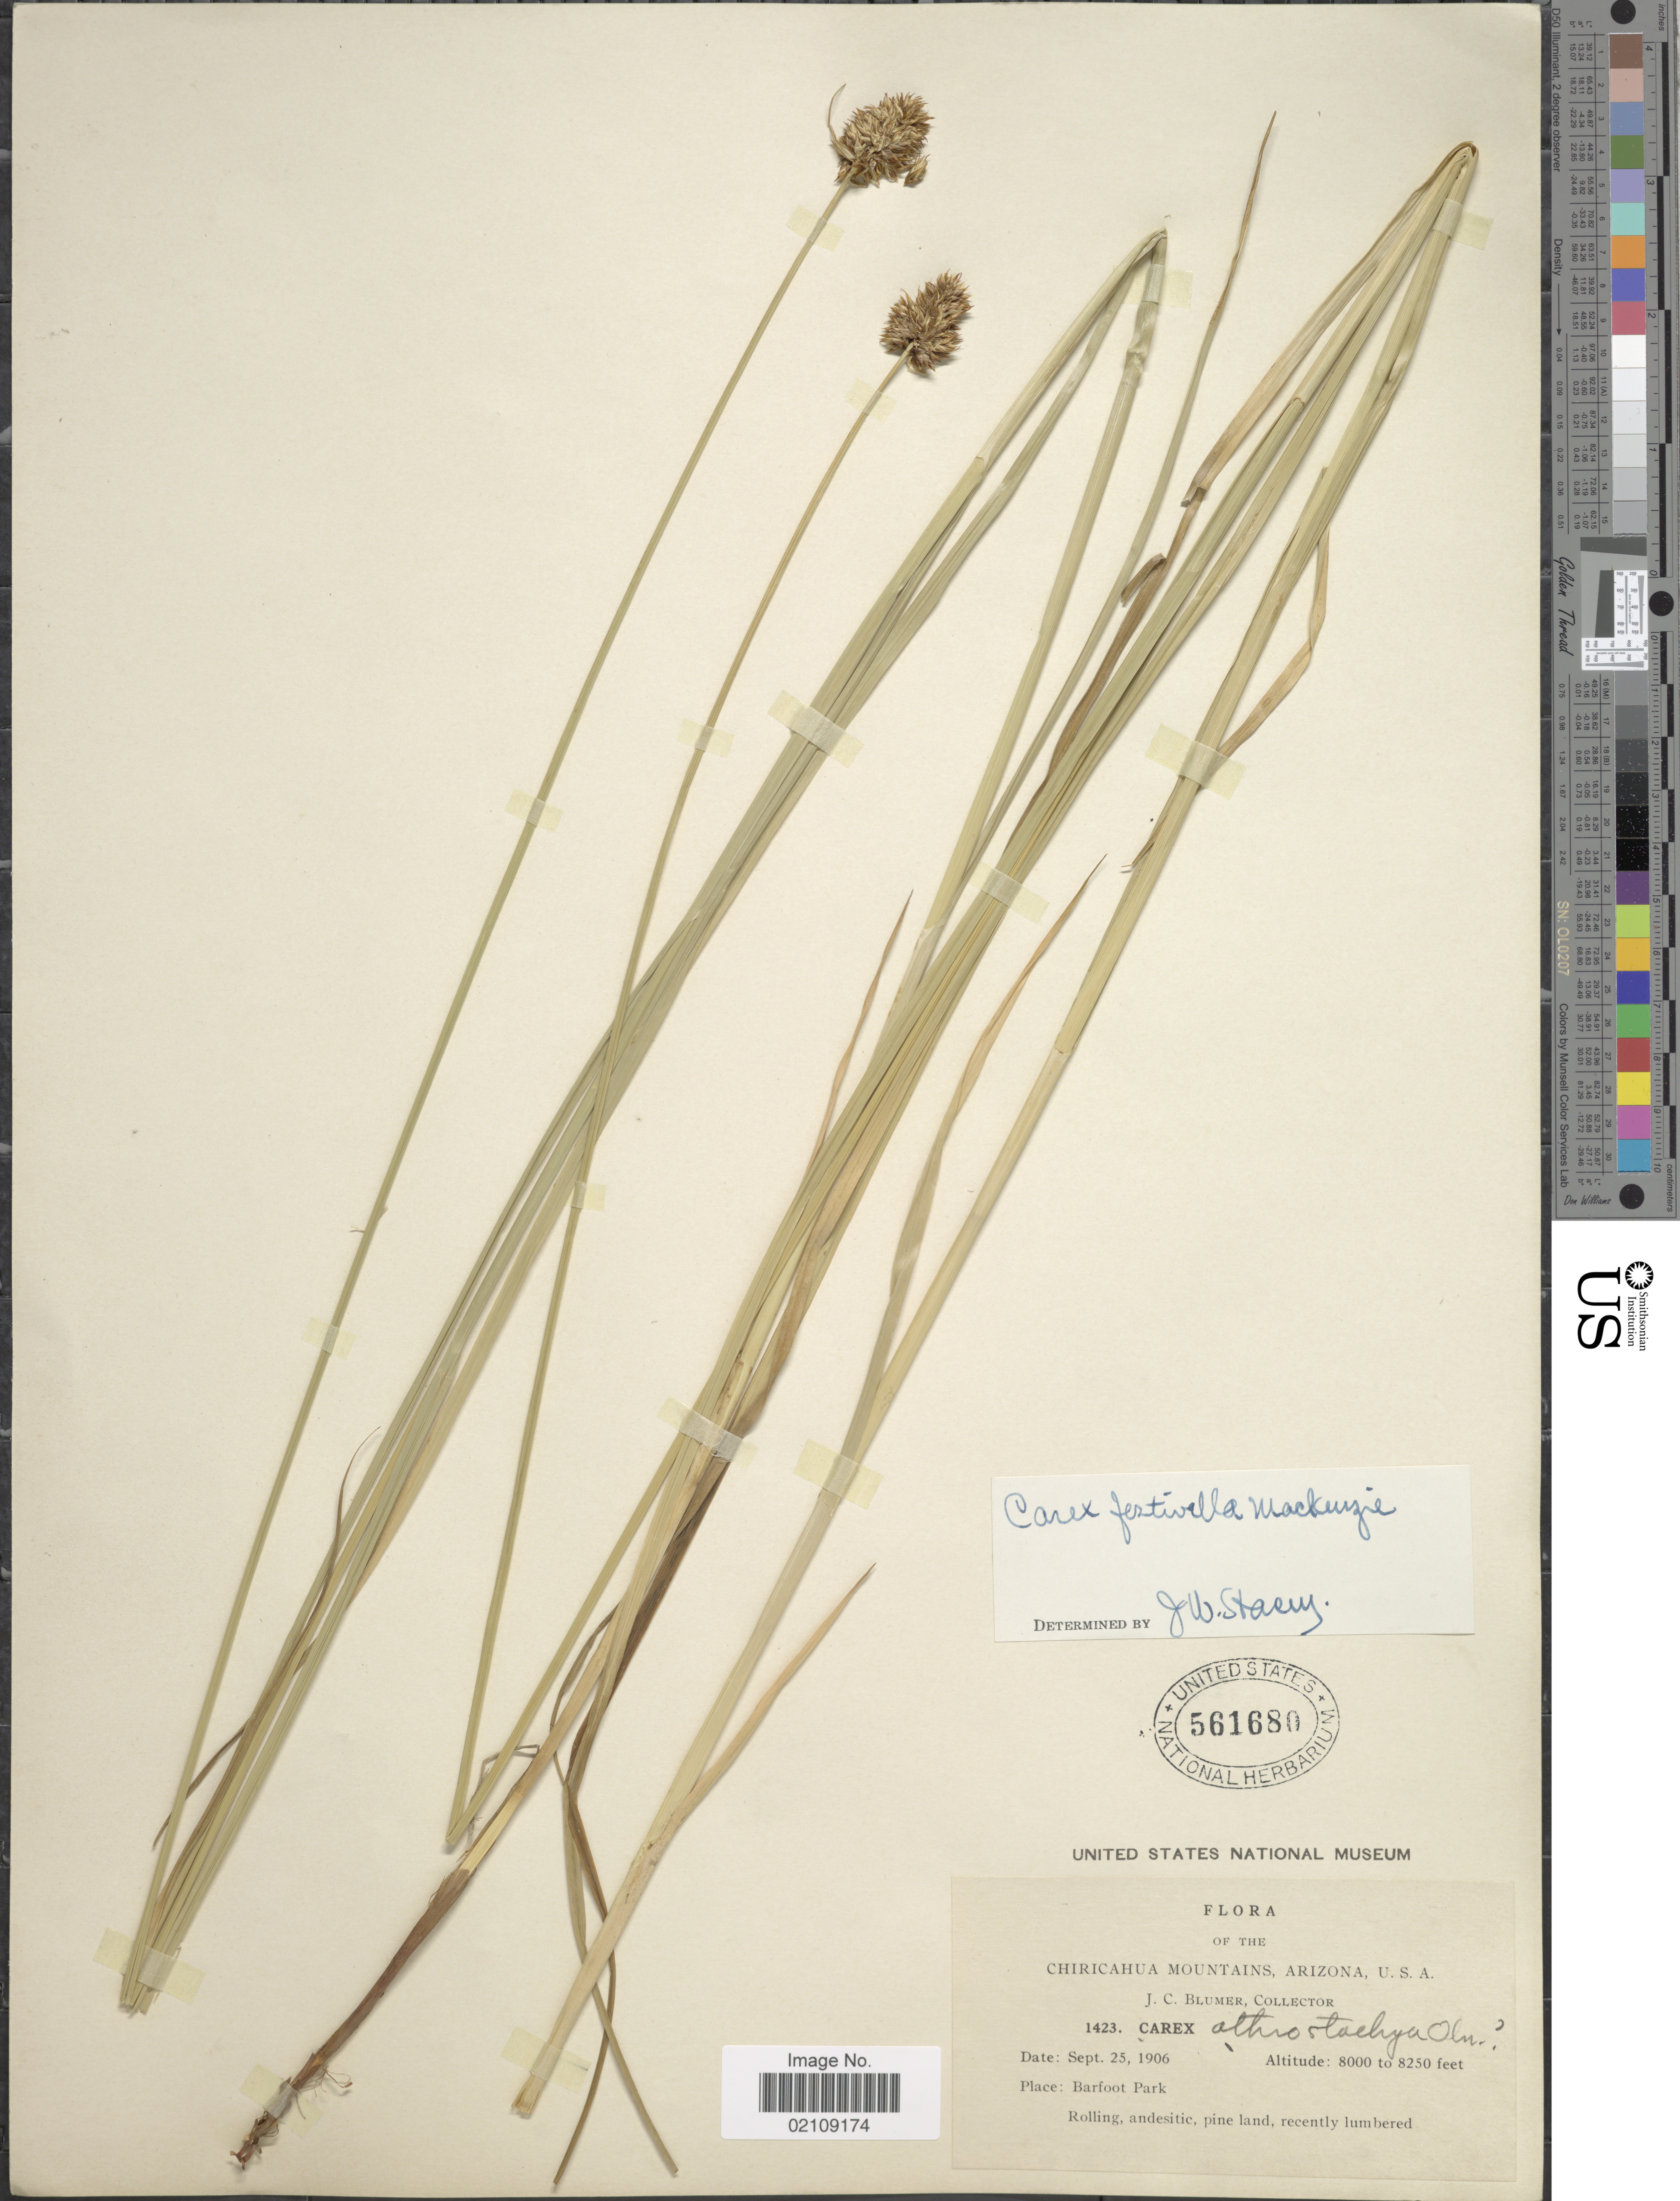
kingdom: Plantae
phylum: Tracheophyta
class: Liliopsida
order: Poales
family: Cyperaceae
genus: Carex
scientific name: Carex microptera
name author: Mack.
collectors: J. C. Blumer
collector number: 1423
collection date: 1906-09-25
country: United States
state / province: Arizona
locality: Chiricahua Mountains. Barfoot Park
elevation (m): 2438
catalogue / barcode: US 561680